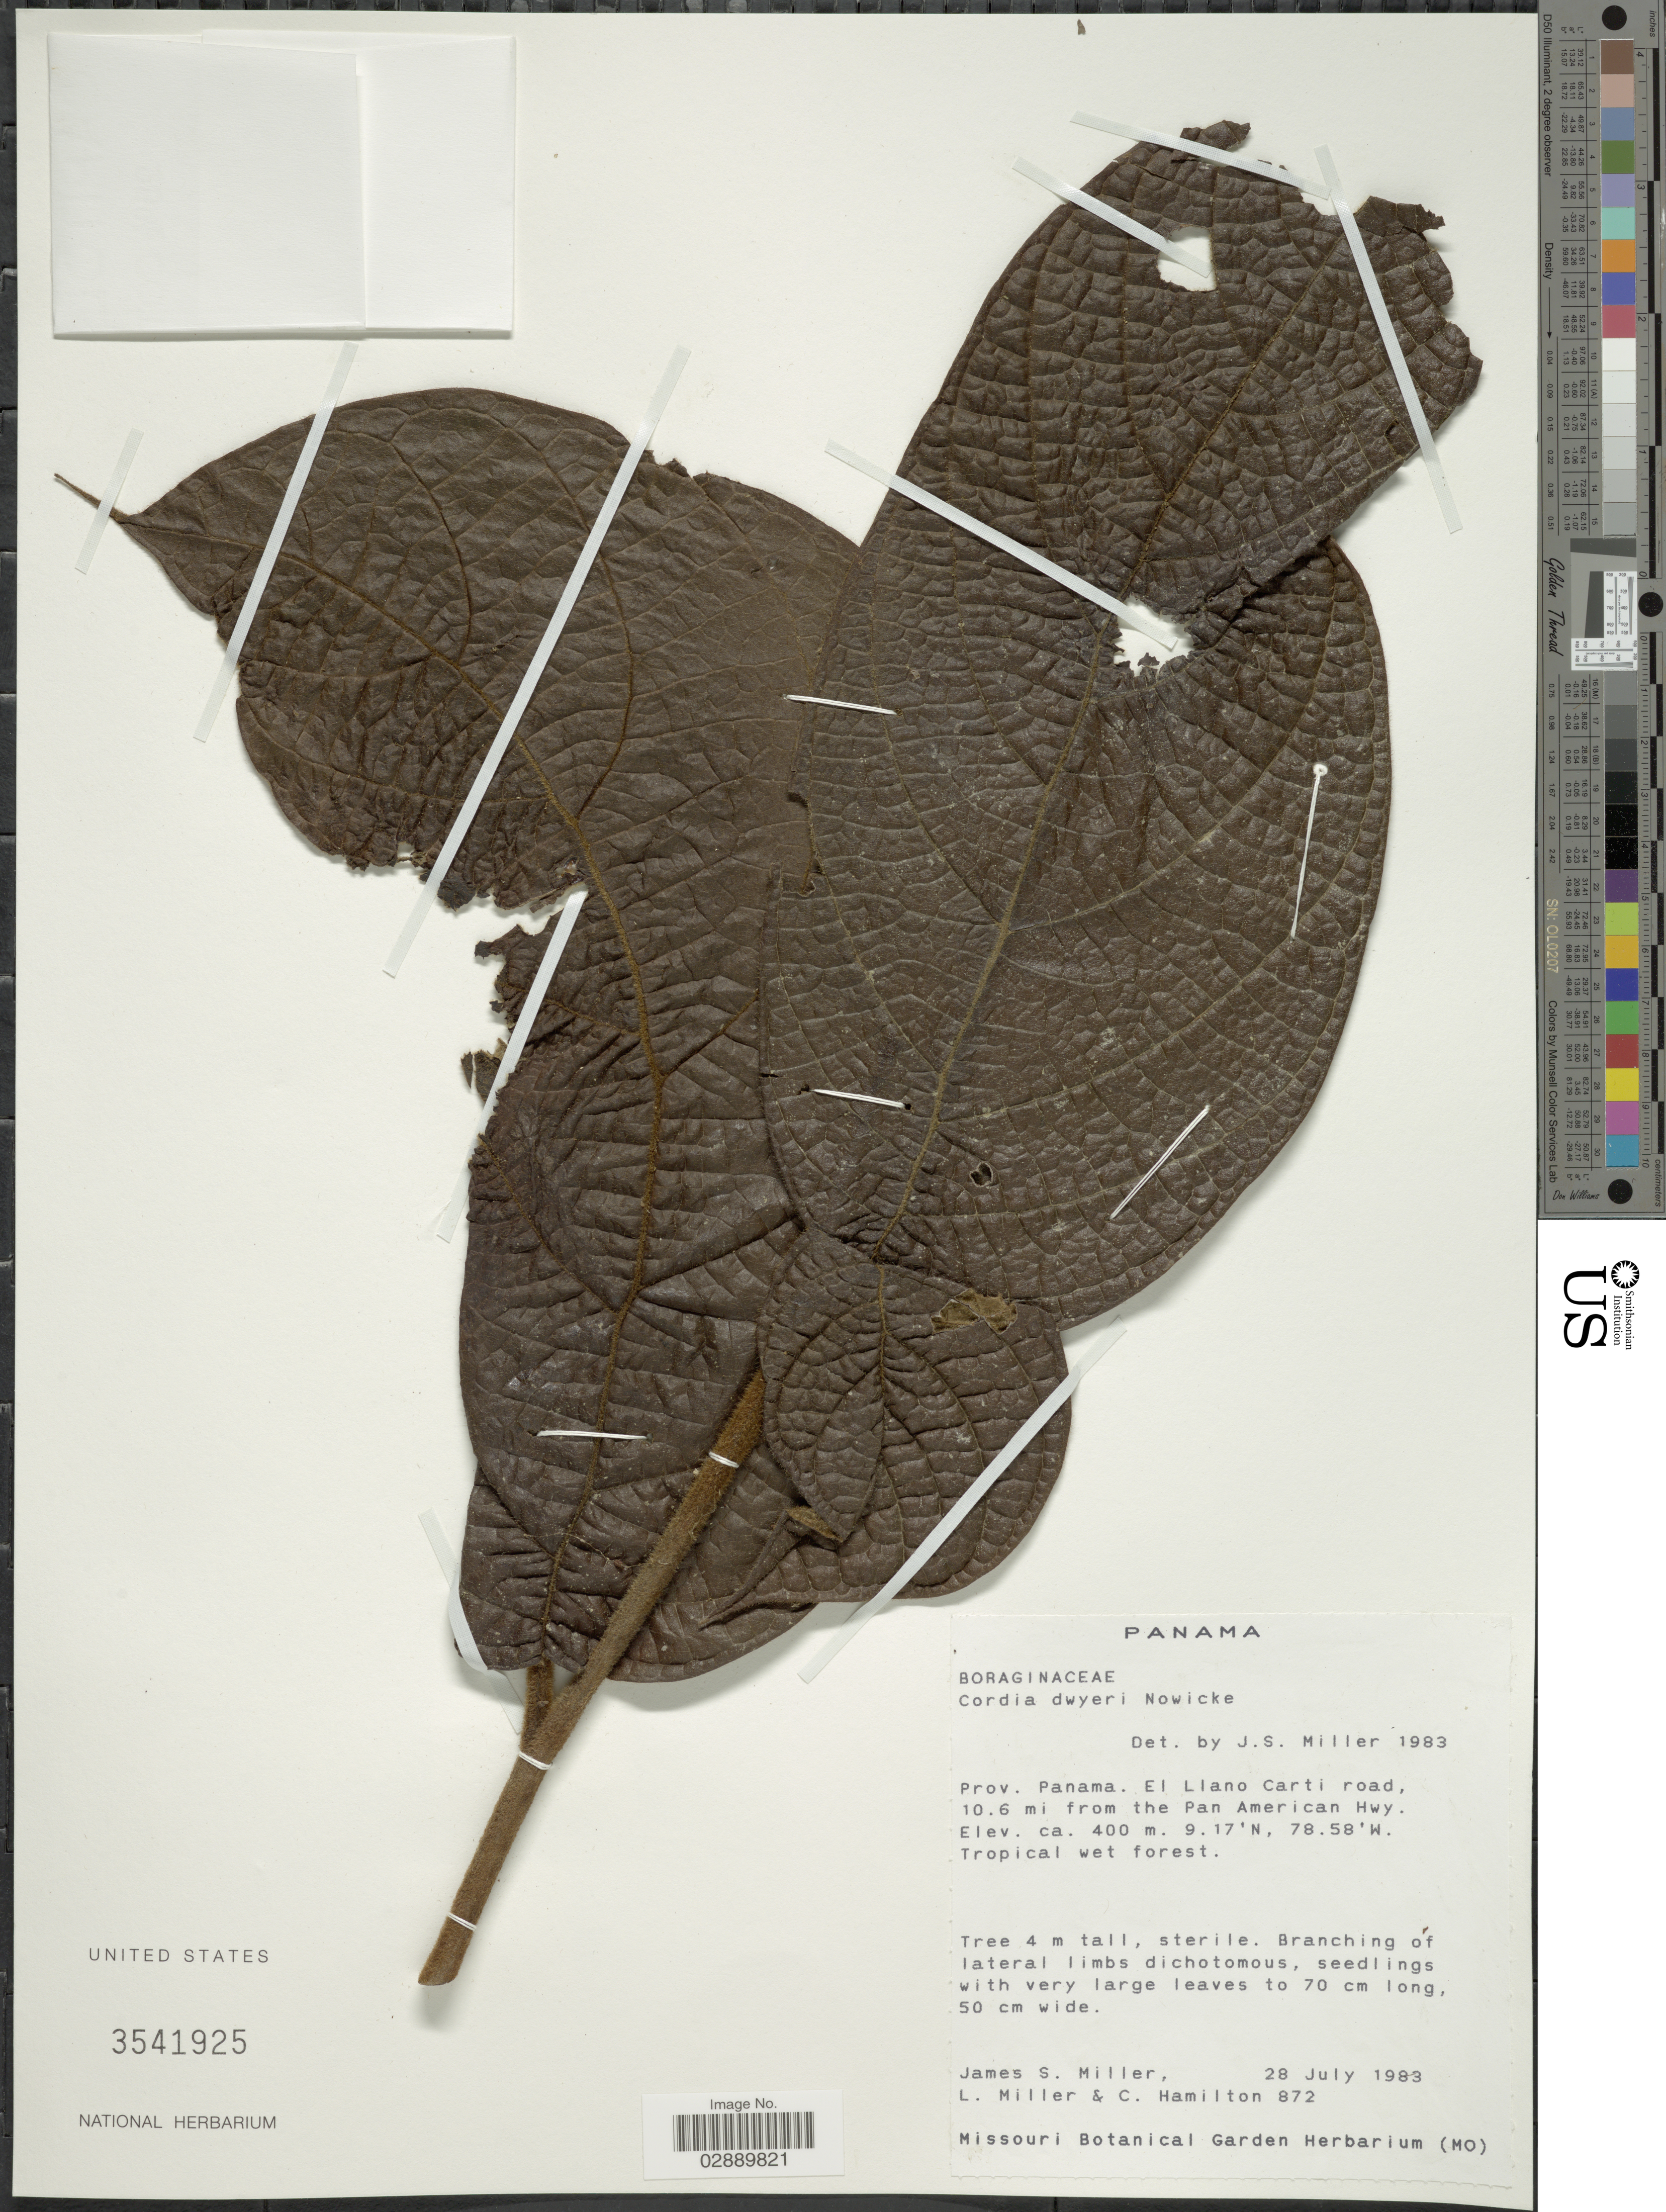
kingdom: Plantae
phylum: Tracheophyta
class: Magnoliopsida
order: Boraginales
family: Cordiaceae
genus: Cordia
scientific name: Cordia dwyeri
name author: Nowicke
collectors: J. S. Miller, L. Miller & C. Hamilton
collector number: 872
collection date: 1983-07-28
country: Panama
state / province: Panamá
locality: El Llano Carti road, 10.6 mi from the Pan American Hwy. Tropical wet forest.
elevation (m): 400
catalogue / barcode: US 3541925